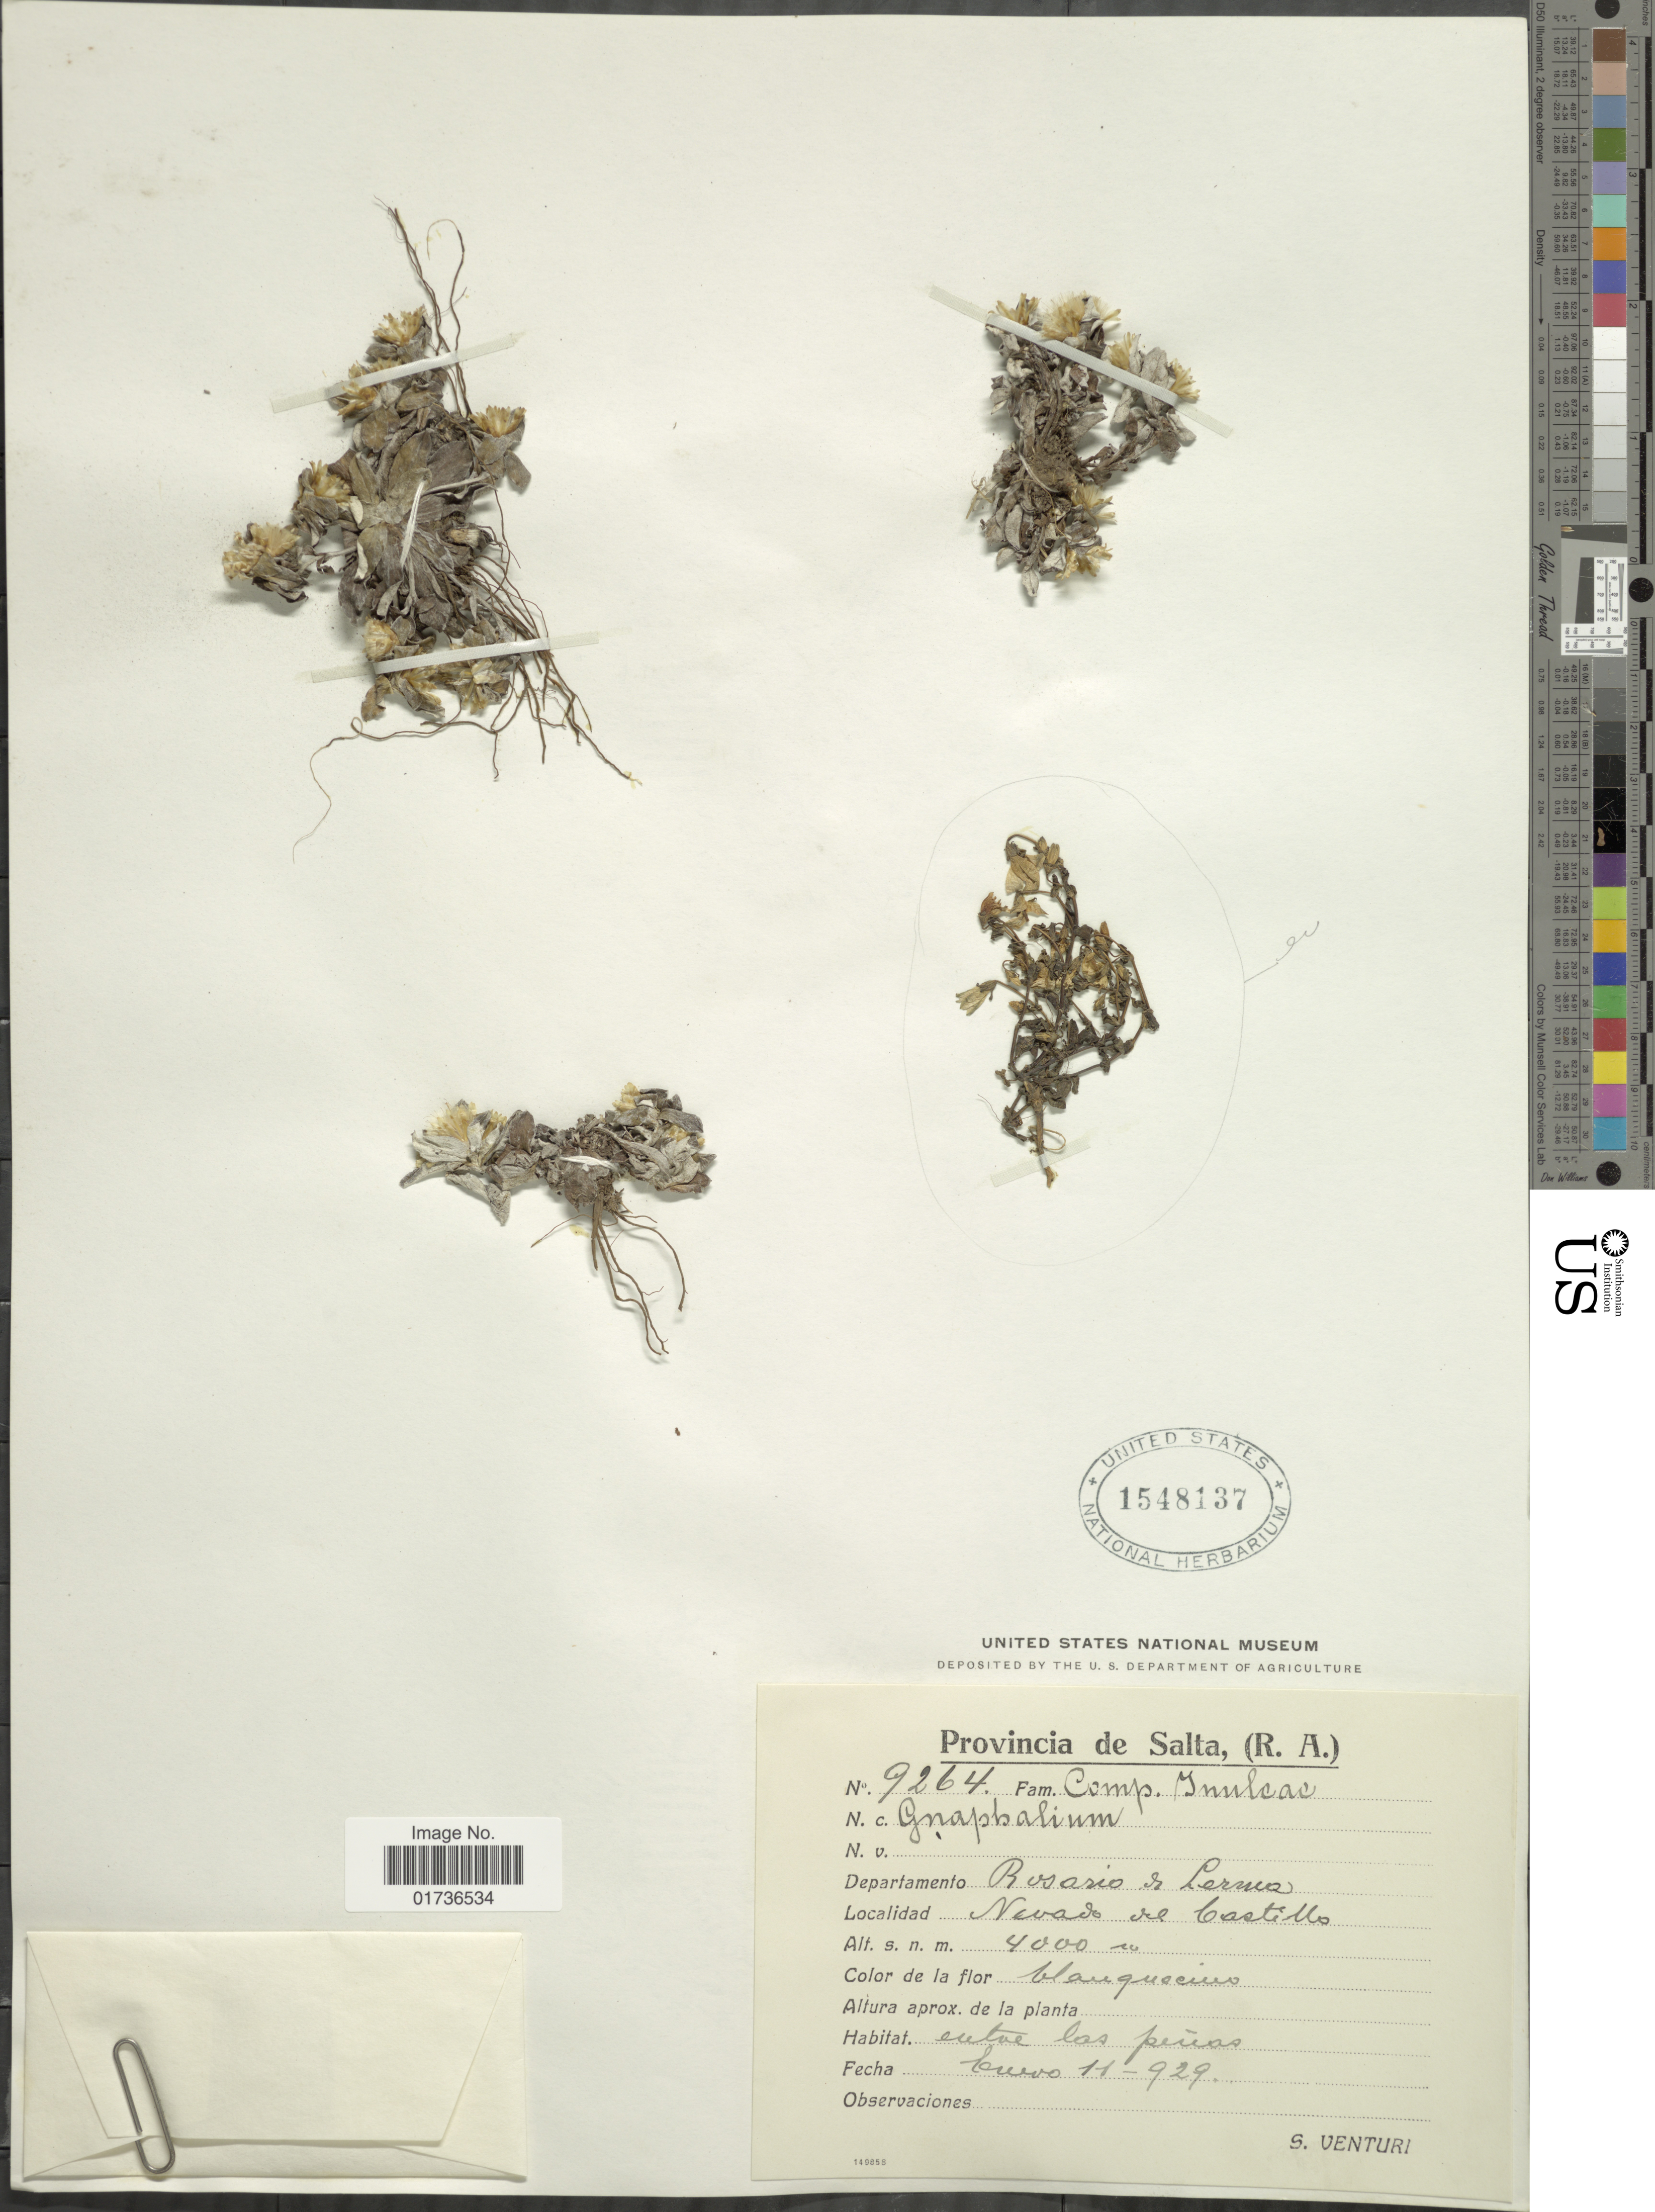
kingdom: Plantae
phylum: Tracheophyta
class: Magnoliopsida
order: Asterales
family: Asteraceae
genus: Belloa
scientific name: Belloa sp.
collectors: S. Venturi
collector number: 9264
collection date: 1929-01-11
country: Argentina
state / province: Salta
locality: (R.A.) Departamento Rosario de Lerma, Nevado de Castillo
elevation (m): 4000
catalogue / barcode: US 1548137